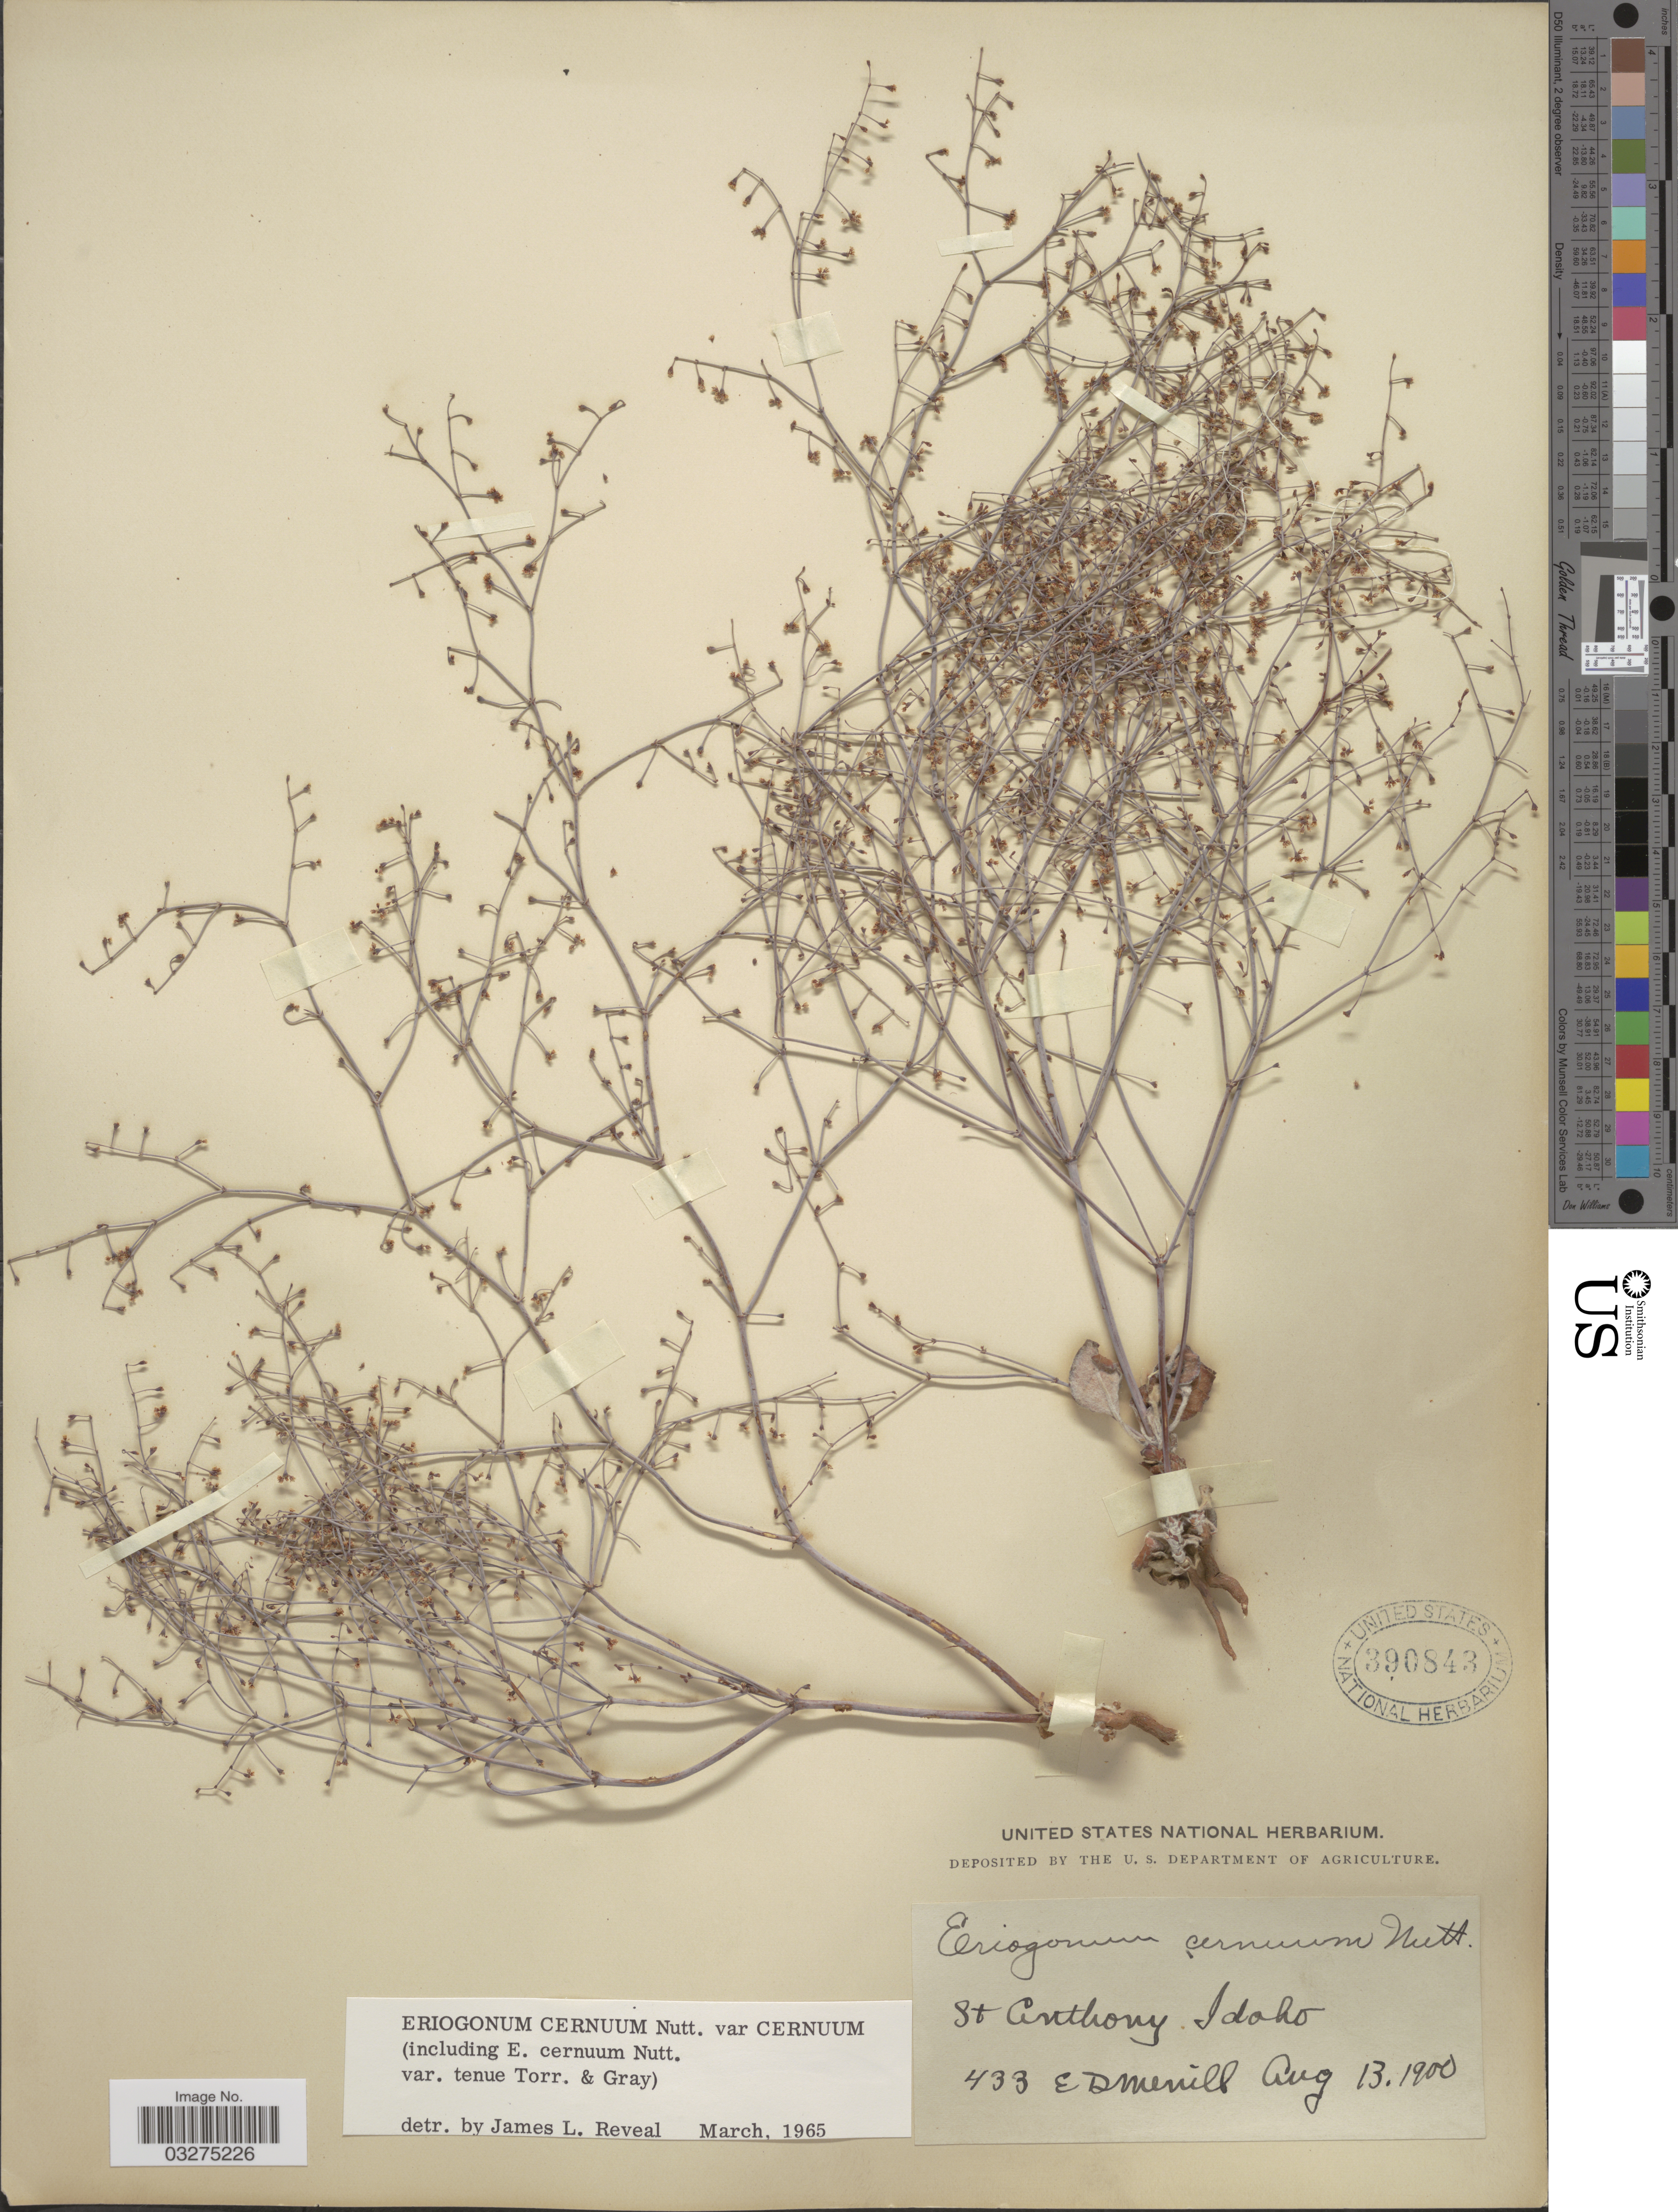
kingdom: Plantae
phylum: Tracheophyta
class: Magnoliopsida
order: Caryophyllales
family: Polygonaceae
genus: Eriogonum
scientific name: Eriogonum cernuum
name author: Nutt.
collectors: E. D. Merrill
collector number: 433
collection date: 1900-08-13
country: United States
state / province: Idaho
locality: St. Anthony.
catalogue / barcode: US 390843